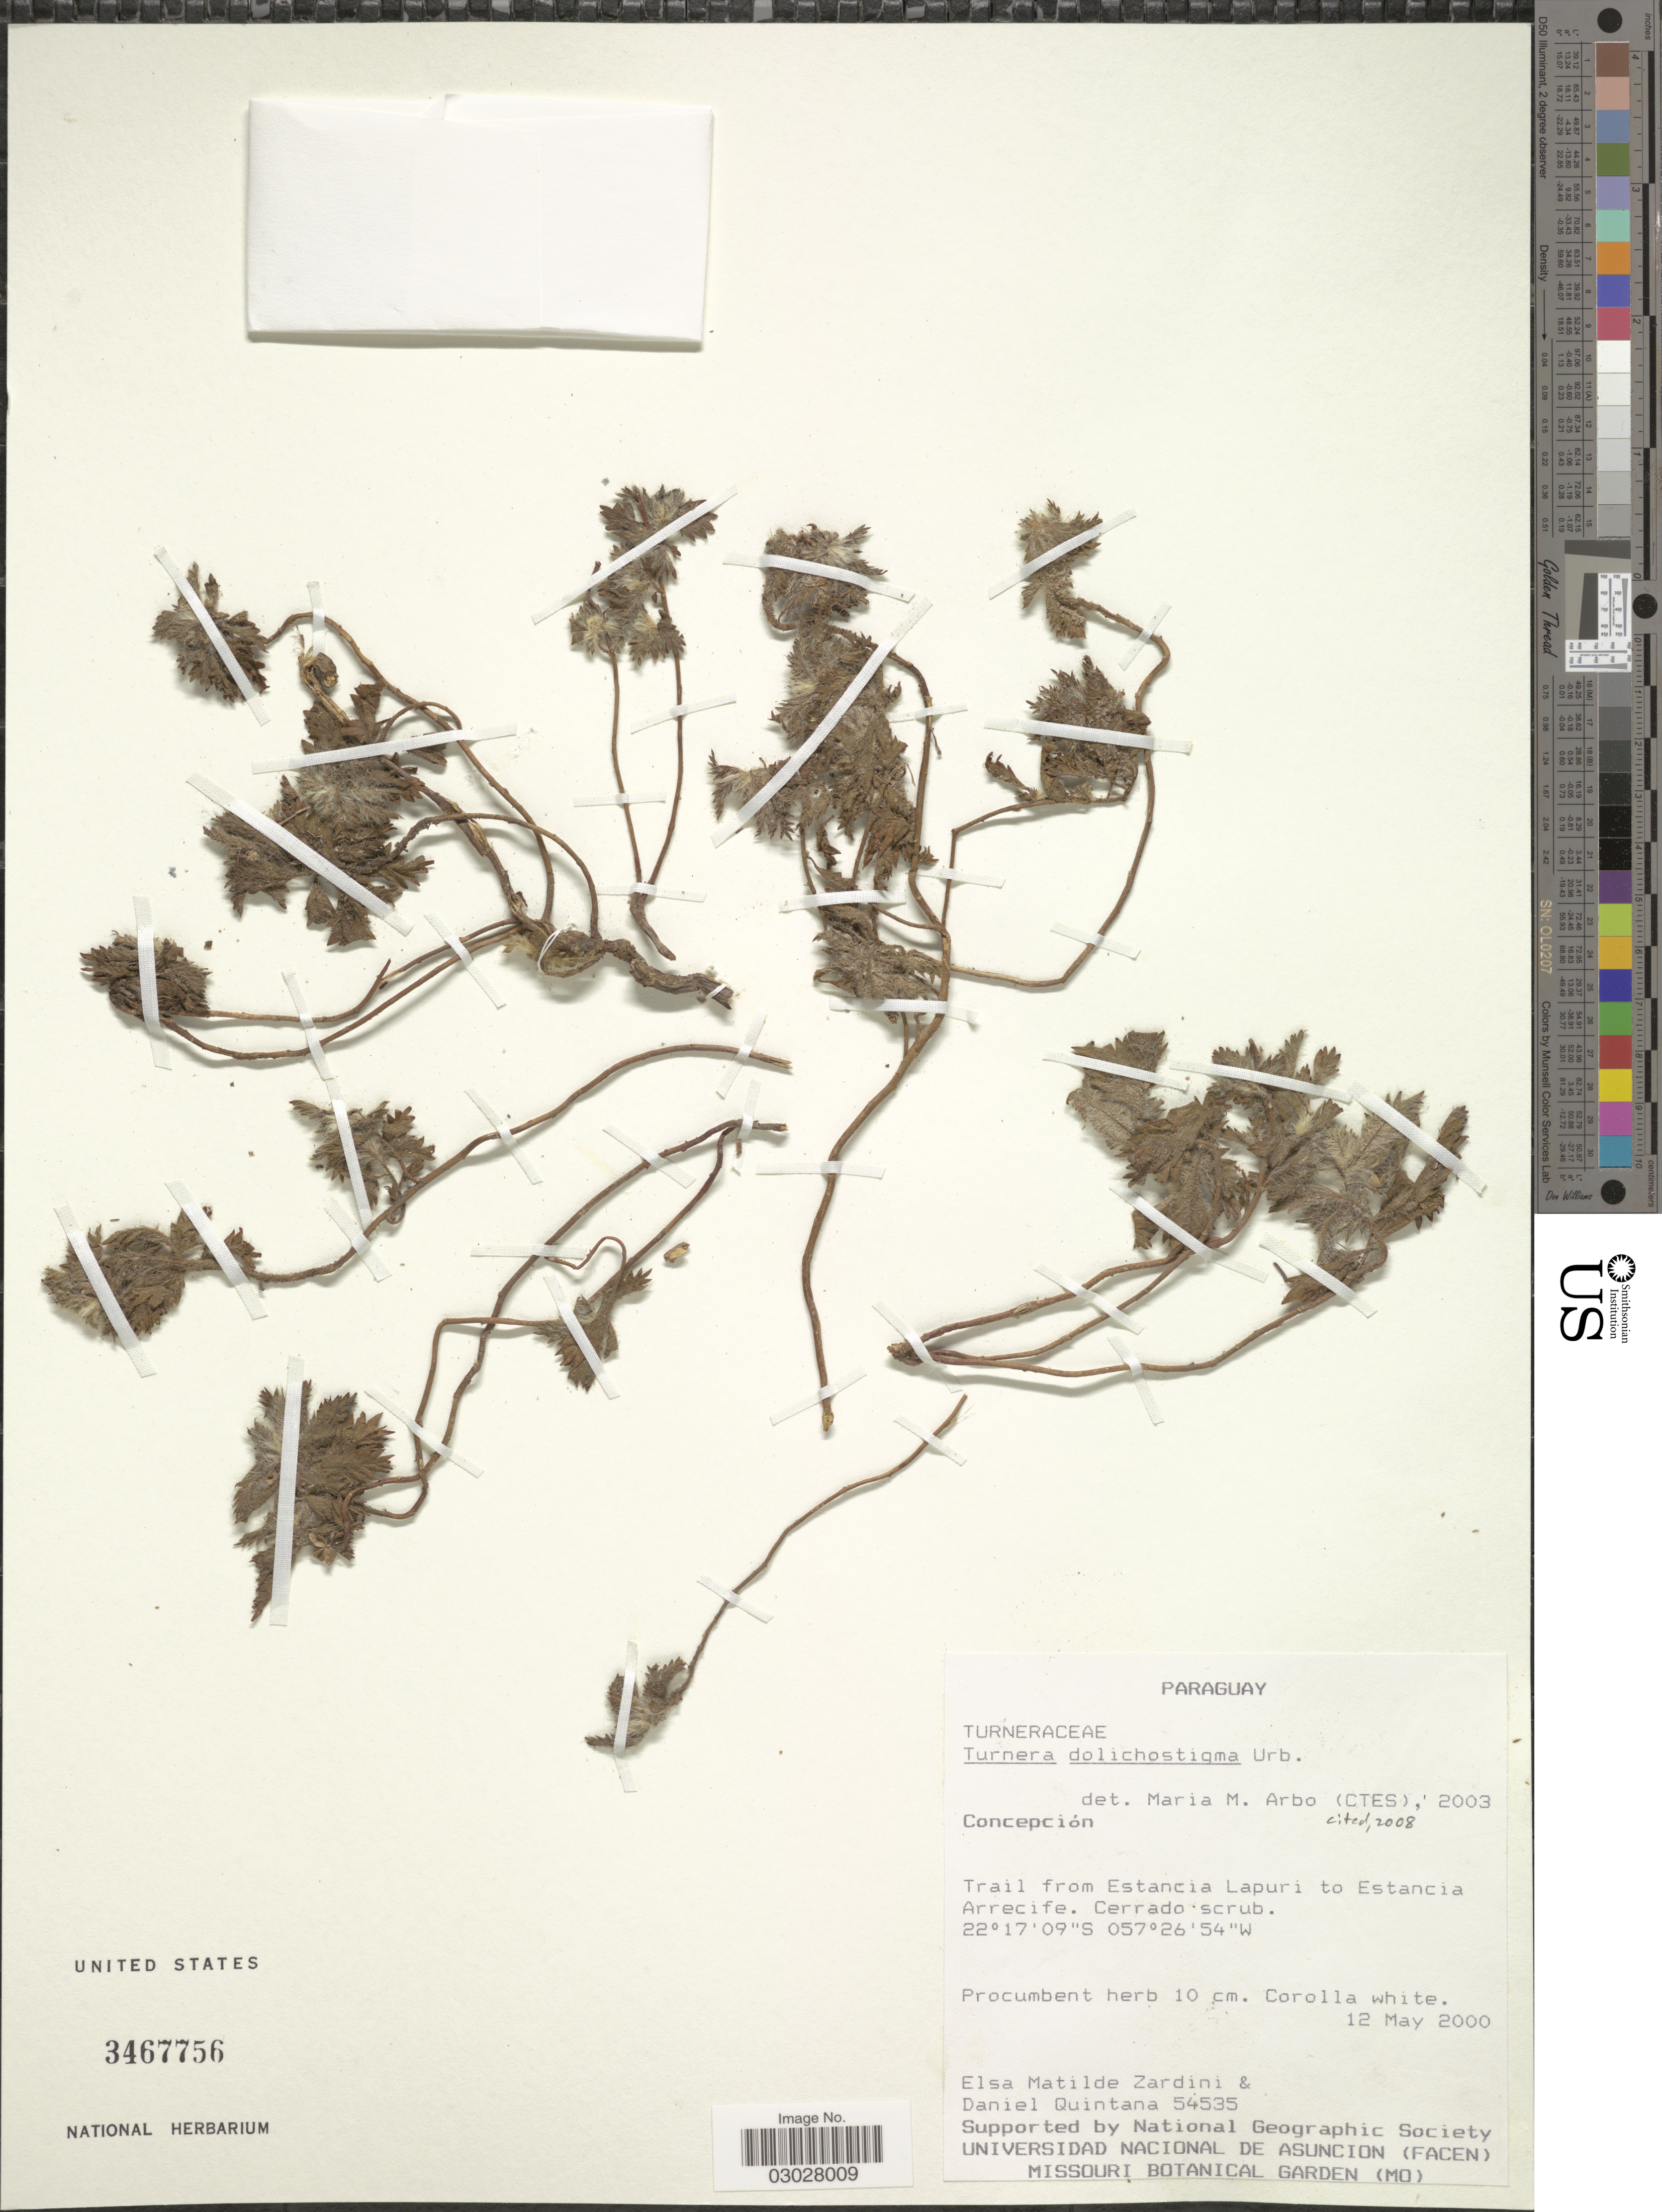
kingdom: Plantae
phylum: Tracheophyta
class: Magnoliopsida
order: Malpighiales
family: Turneraceae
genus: Turnera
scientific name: Turnera dolichostigma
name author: Urb.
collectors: E. M. Zardini & D. Quintana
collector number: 54535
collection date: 2000-05-12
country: Paraguay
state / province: Concepcion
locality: Trail from Estancia Lapuri to Estancia Arrecife.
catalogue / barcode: US 3467756